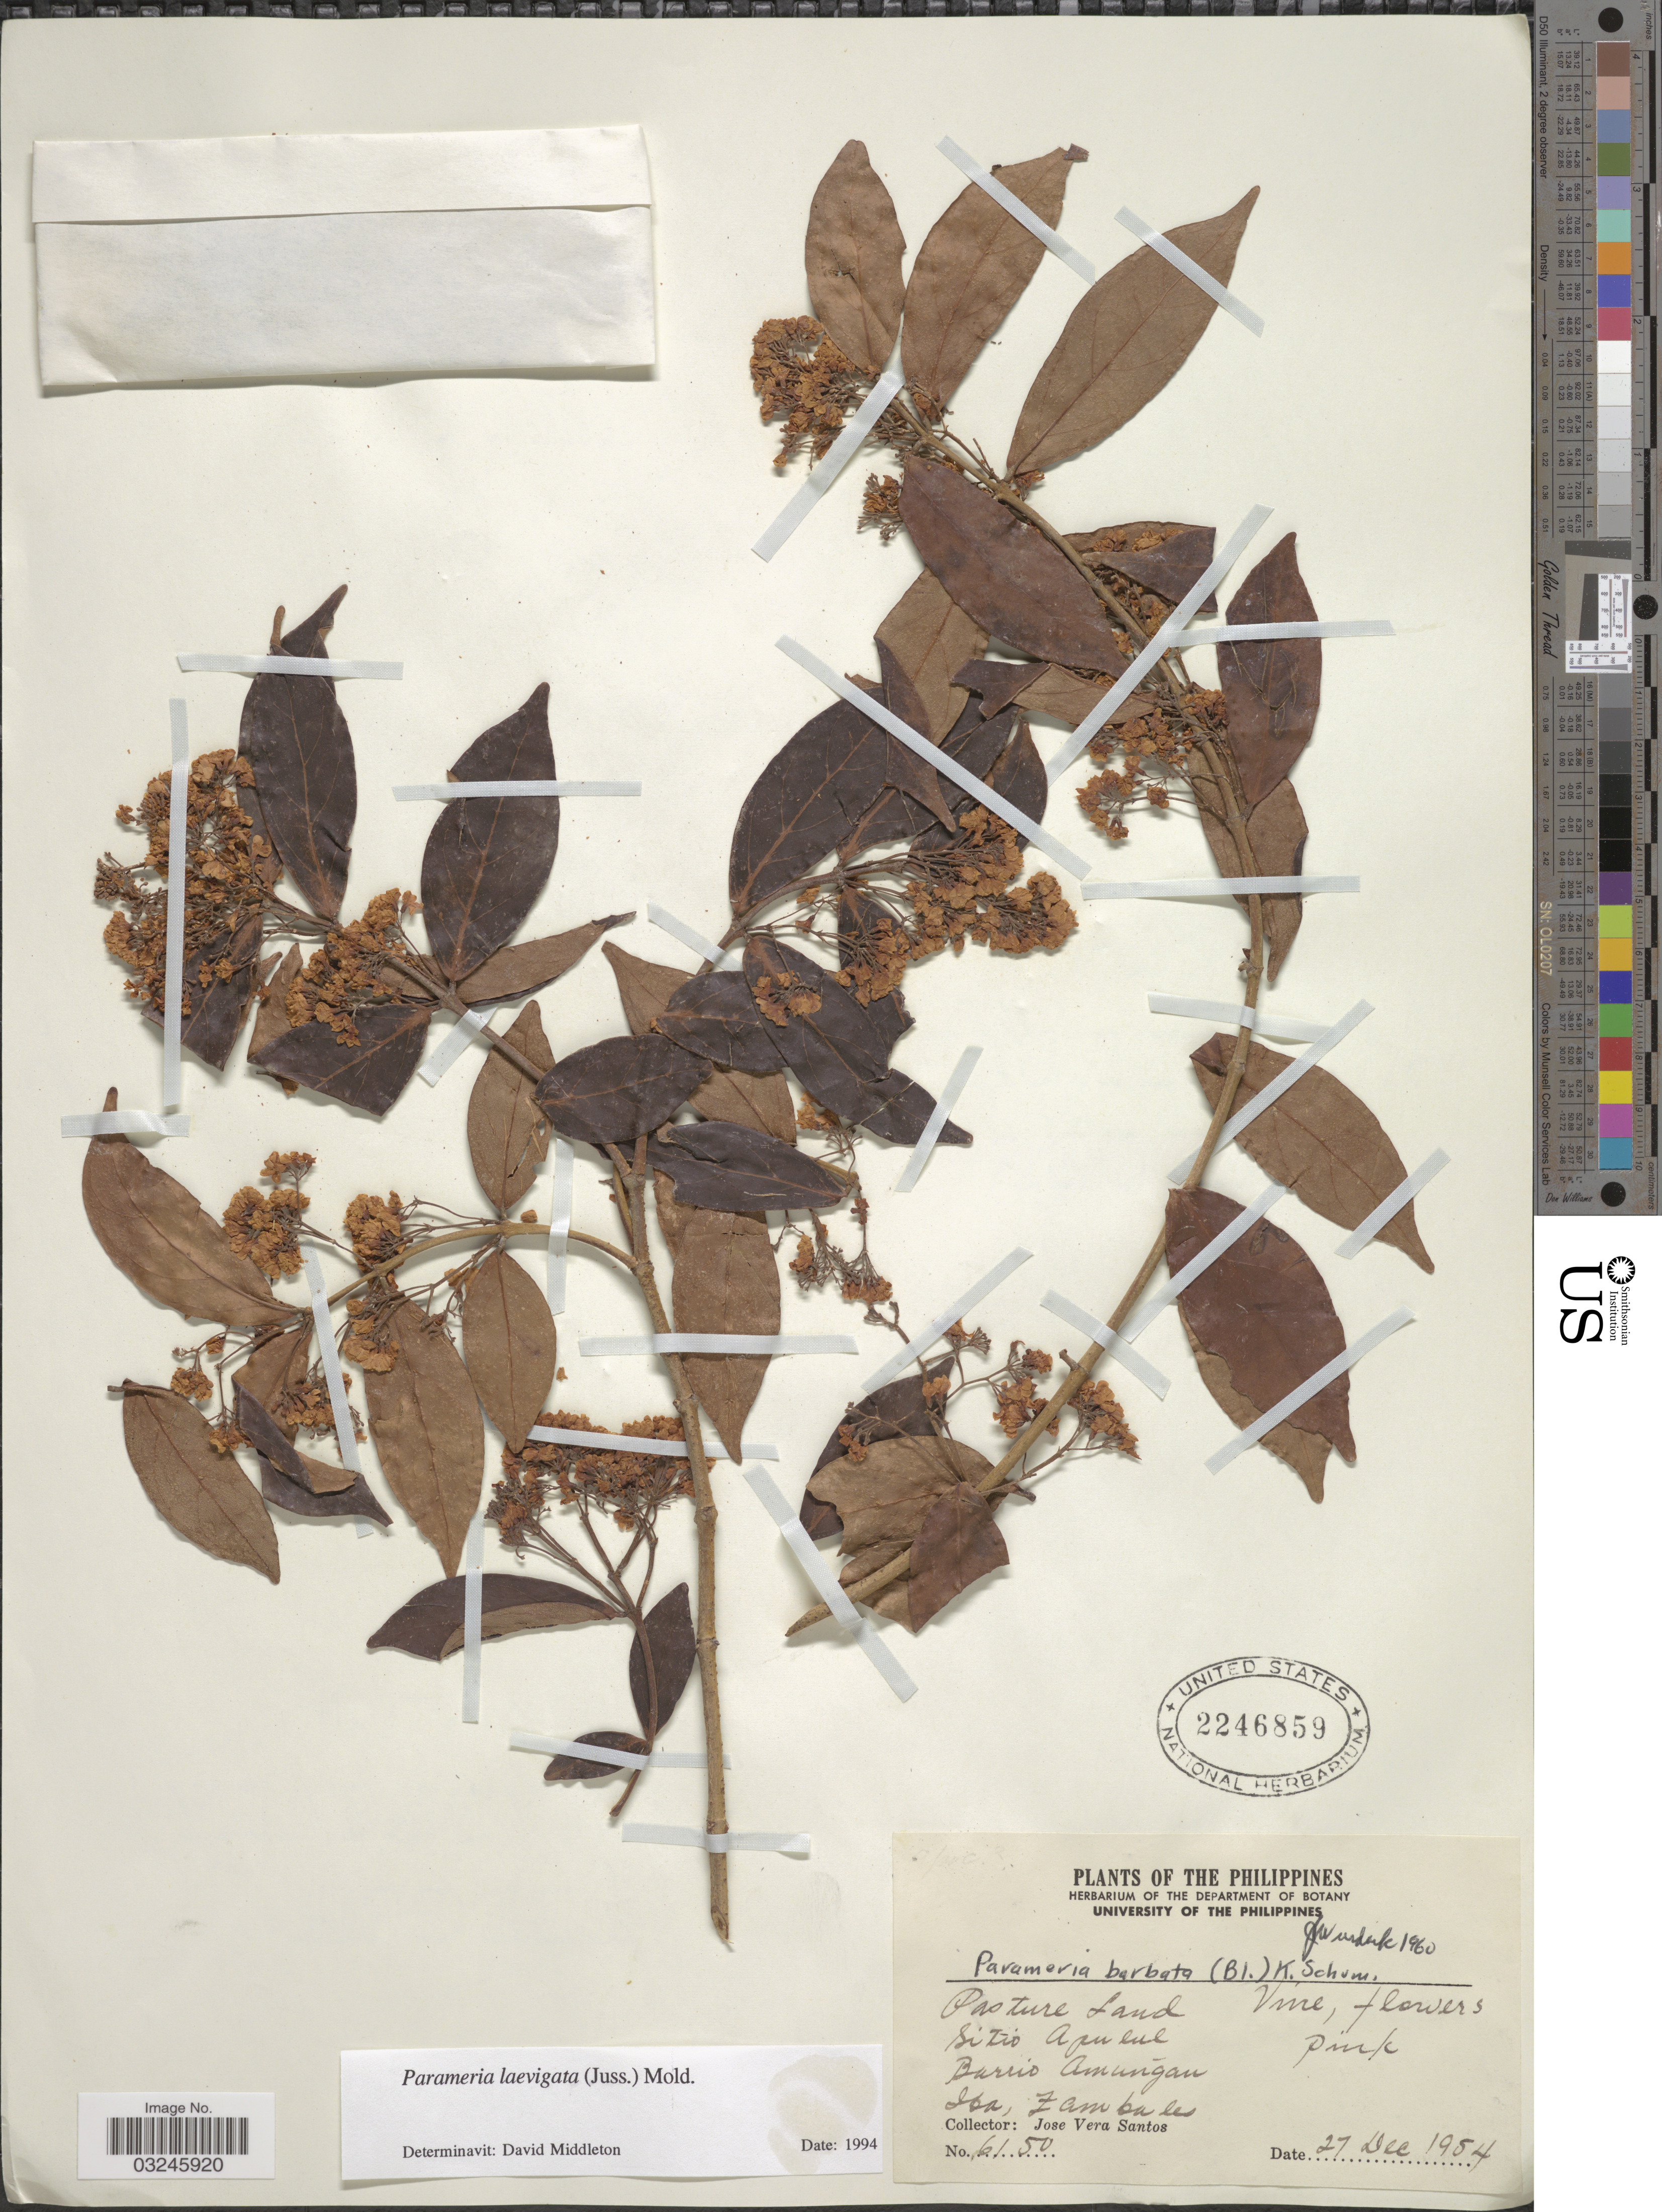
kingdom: Plantae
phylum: Tracheophyta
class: Magnoliopsida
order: Gentianales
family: Apocynaceae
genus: Parameria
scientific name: Parameria laevigata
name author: (Juss.) Moldenke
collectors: J. Vera Santos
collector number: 6150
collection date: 1954-12-27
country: Philippines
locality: Sitio Apuluk . Barrio Amungan. Iba, Zambales.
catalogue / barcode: US 2246859